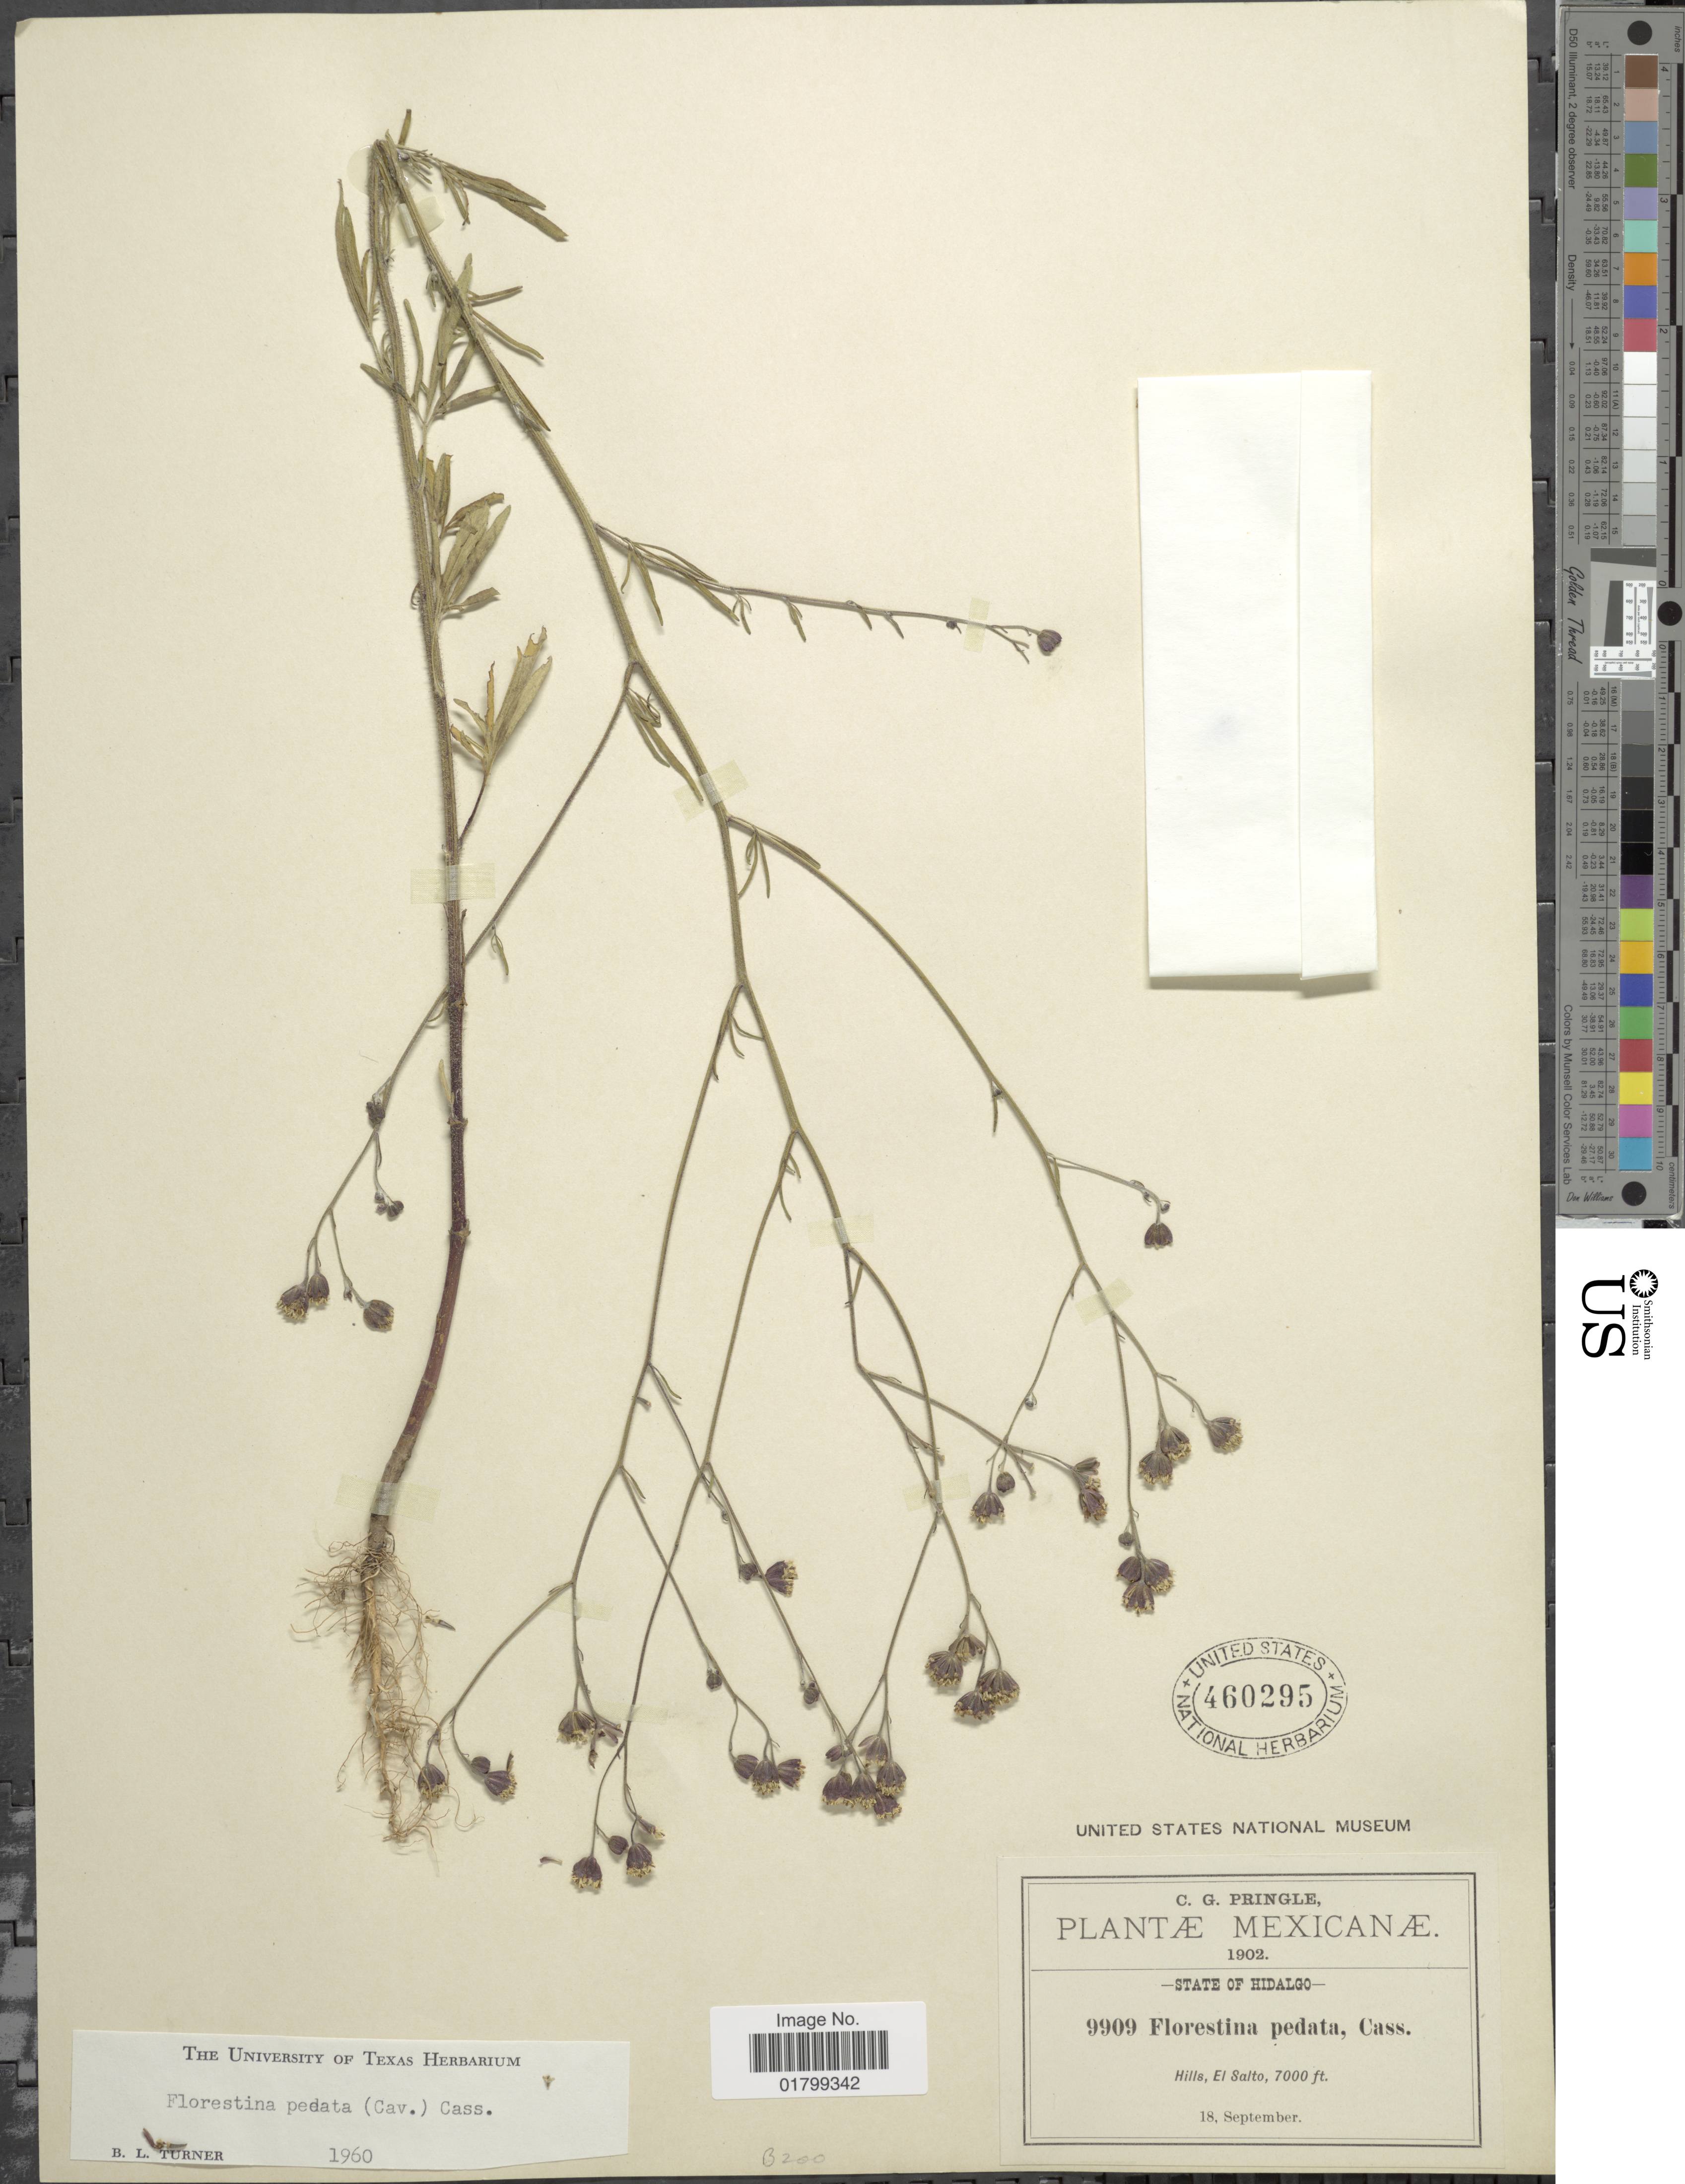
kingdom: Plantae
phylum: Tracheophyta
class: Magnoliopsida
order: Asterales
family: Asteraceae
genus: Florestina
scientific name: Florestina pedata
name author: (Cav.) Cass.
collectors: C. G. Pringle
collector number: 9909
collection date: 1902-09-18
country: Mexico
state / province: Hidalgo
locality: El Salto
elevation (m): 2134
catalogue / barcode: US 460295